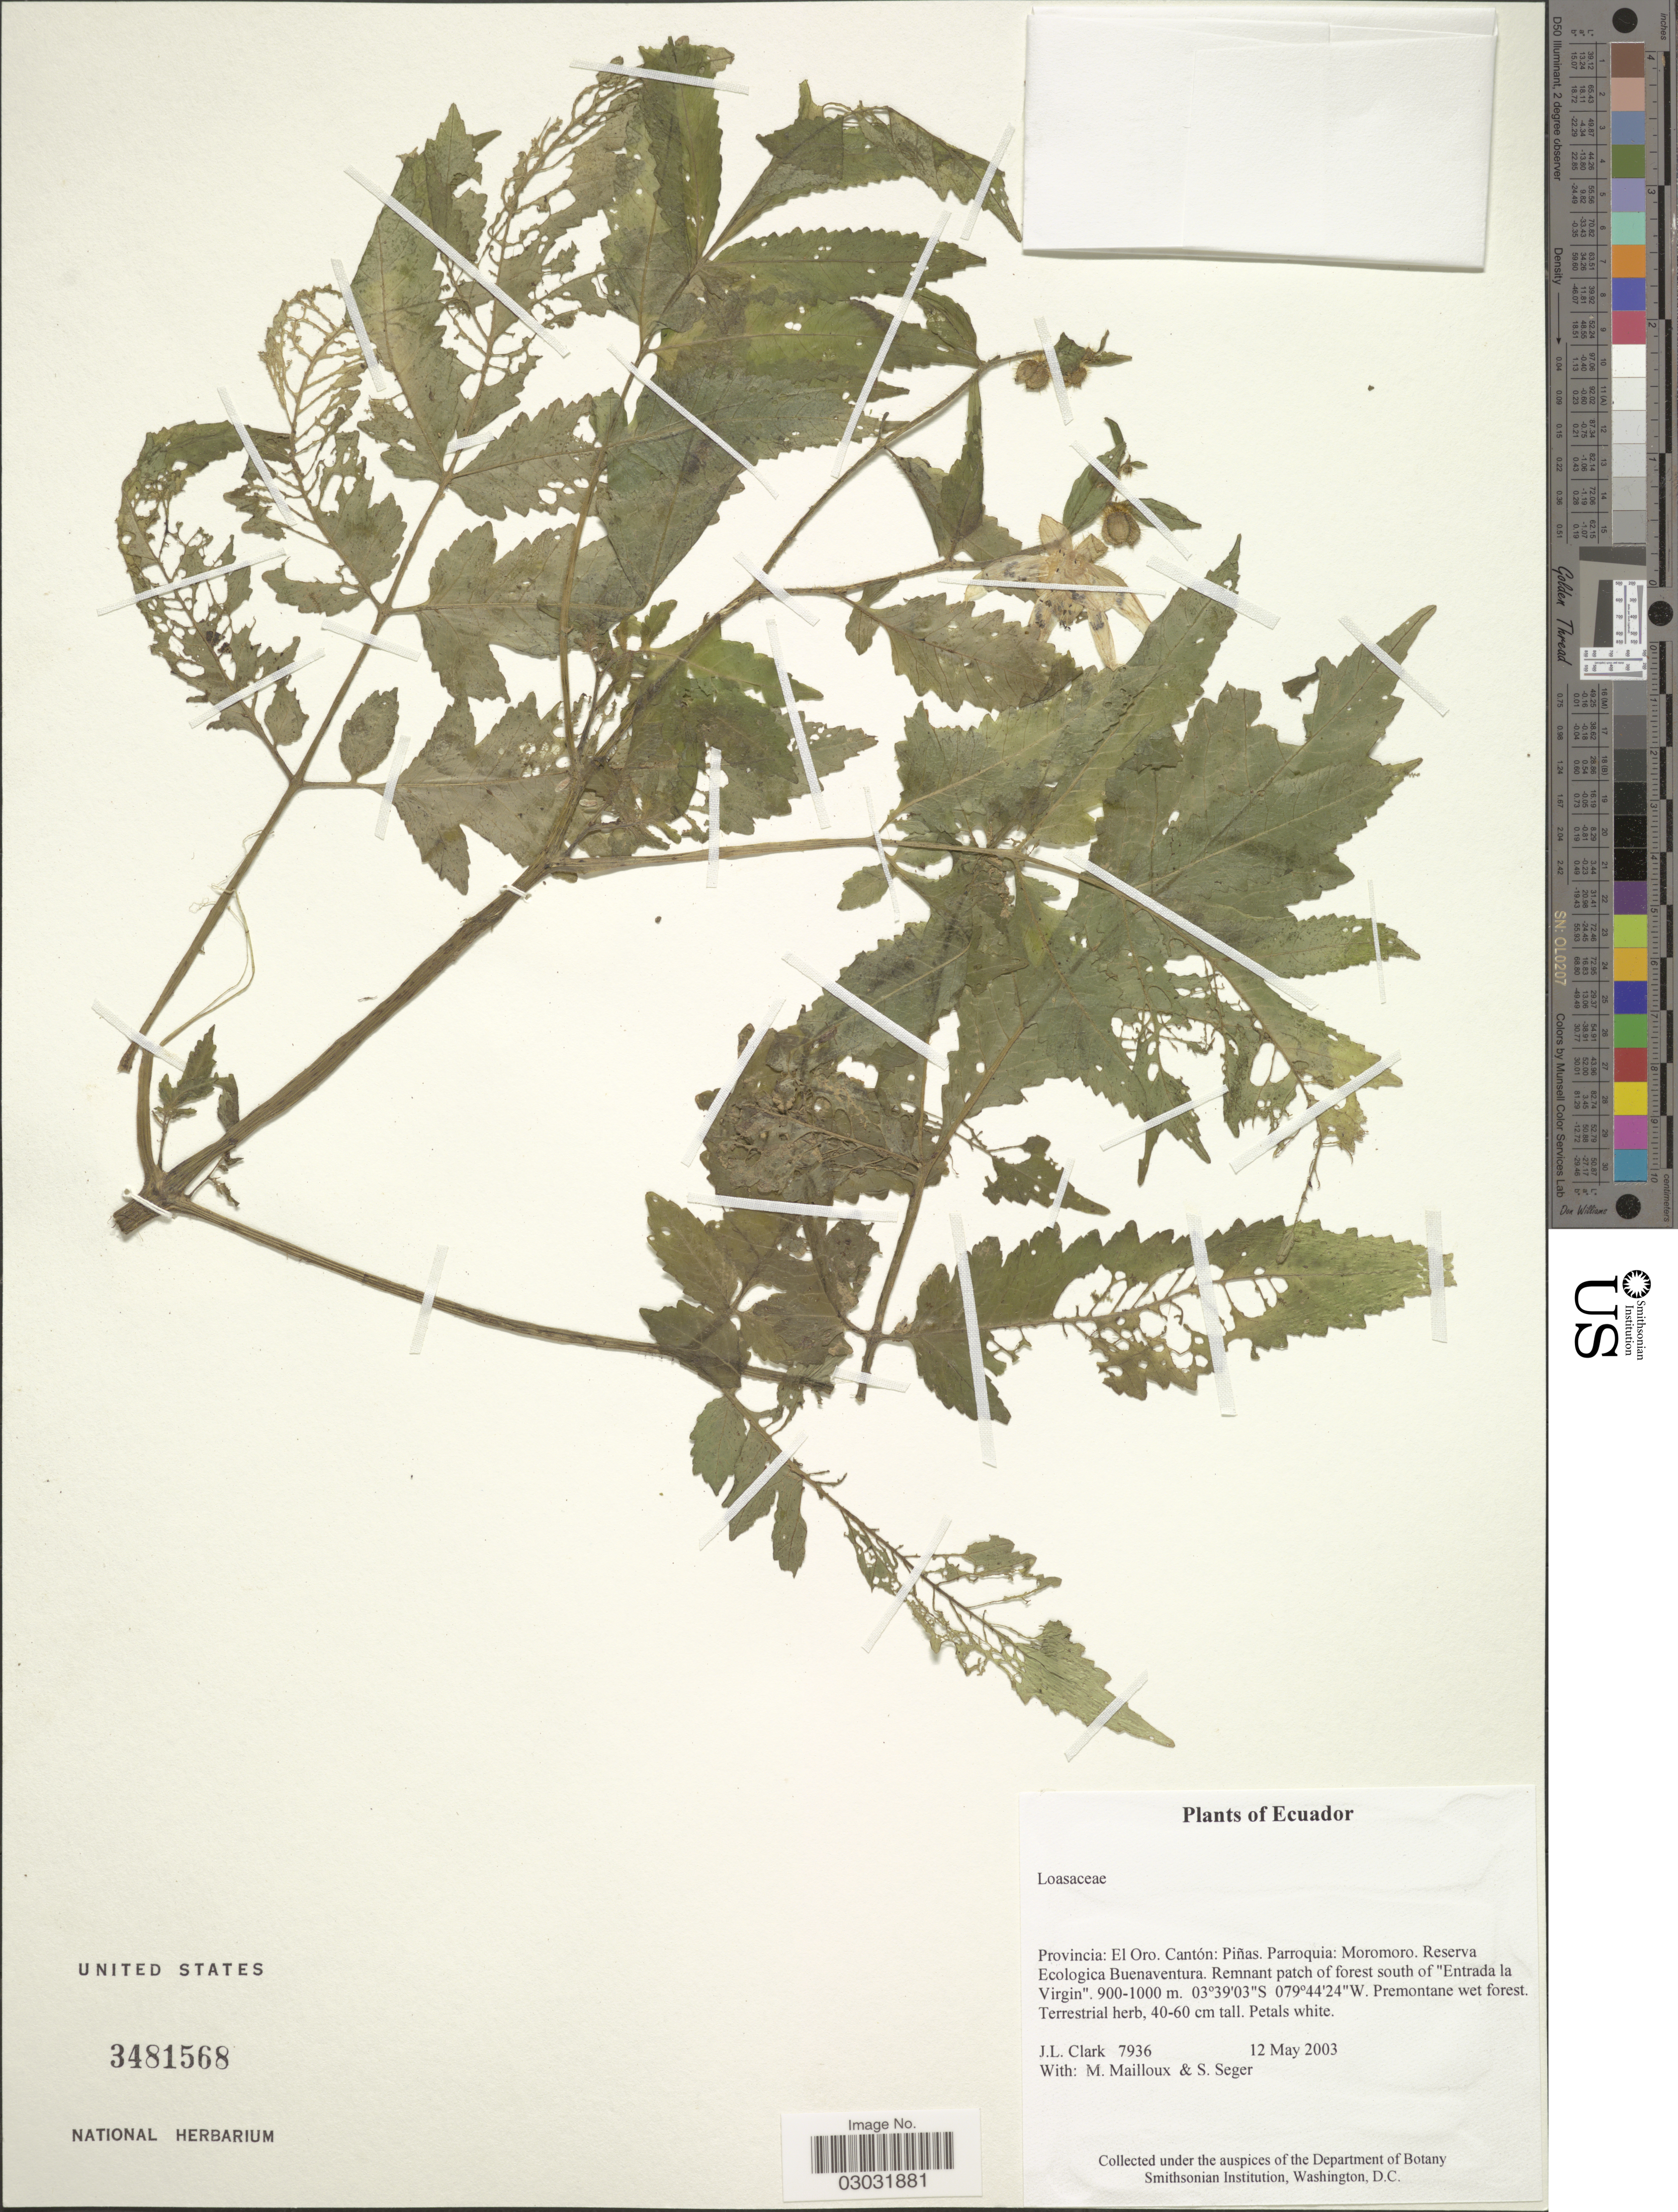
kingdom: Plantae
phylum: Tracheophyta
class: Magnoliopsida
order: Cornales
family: Loasaceae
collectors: J. L. Clark, M. Mailloux & S. Seger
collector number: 7936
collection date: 2003-05-12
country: Ecuador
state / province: El Oro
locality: Cantón: Piñas. Parroquia: Moromoro. Reserva Ecologica Buenaventura. Remnant patch of forest south of "Entrada la Virgin".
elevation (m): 900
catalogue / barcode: US 3481568